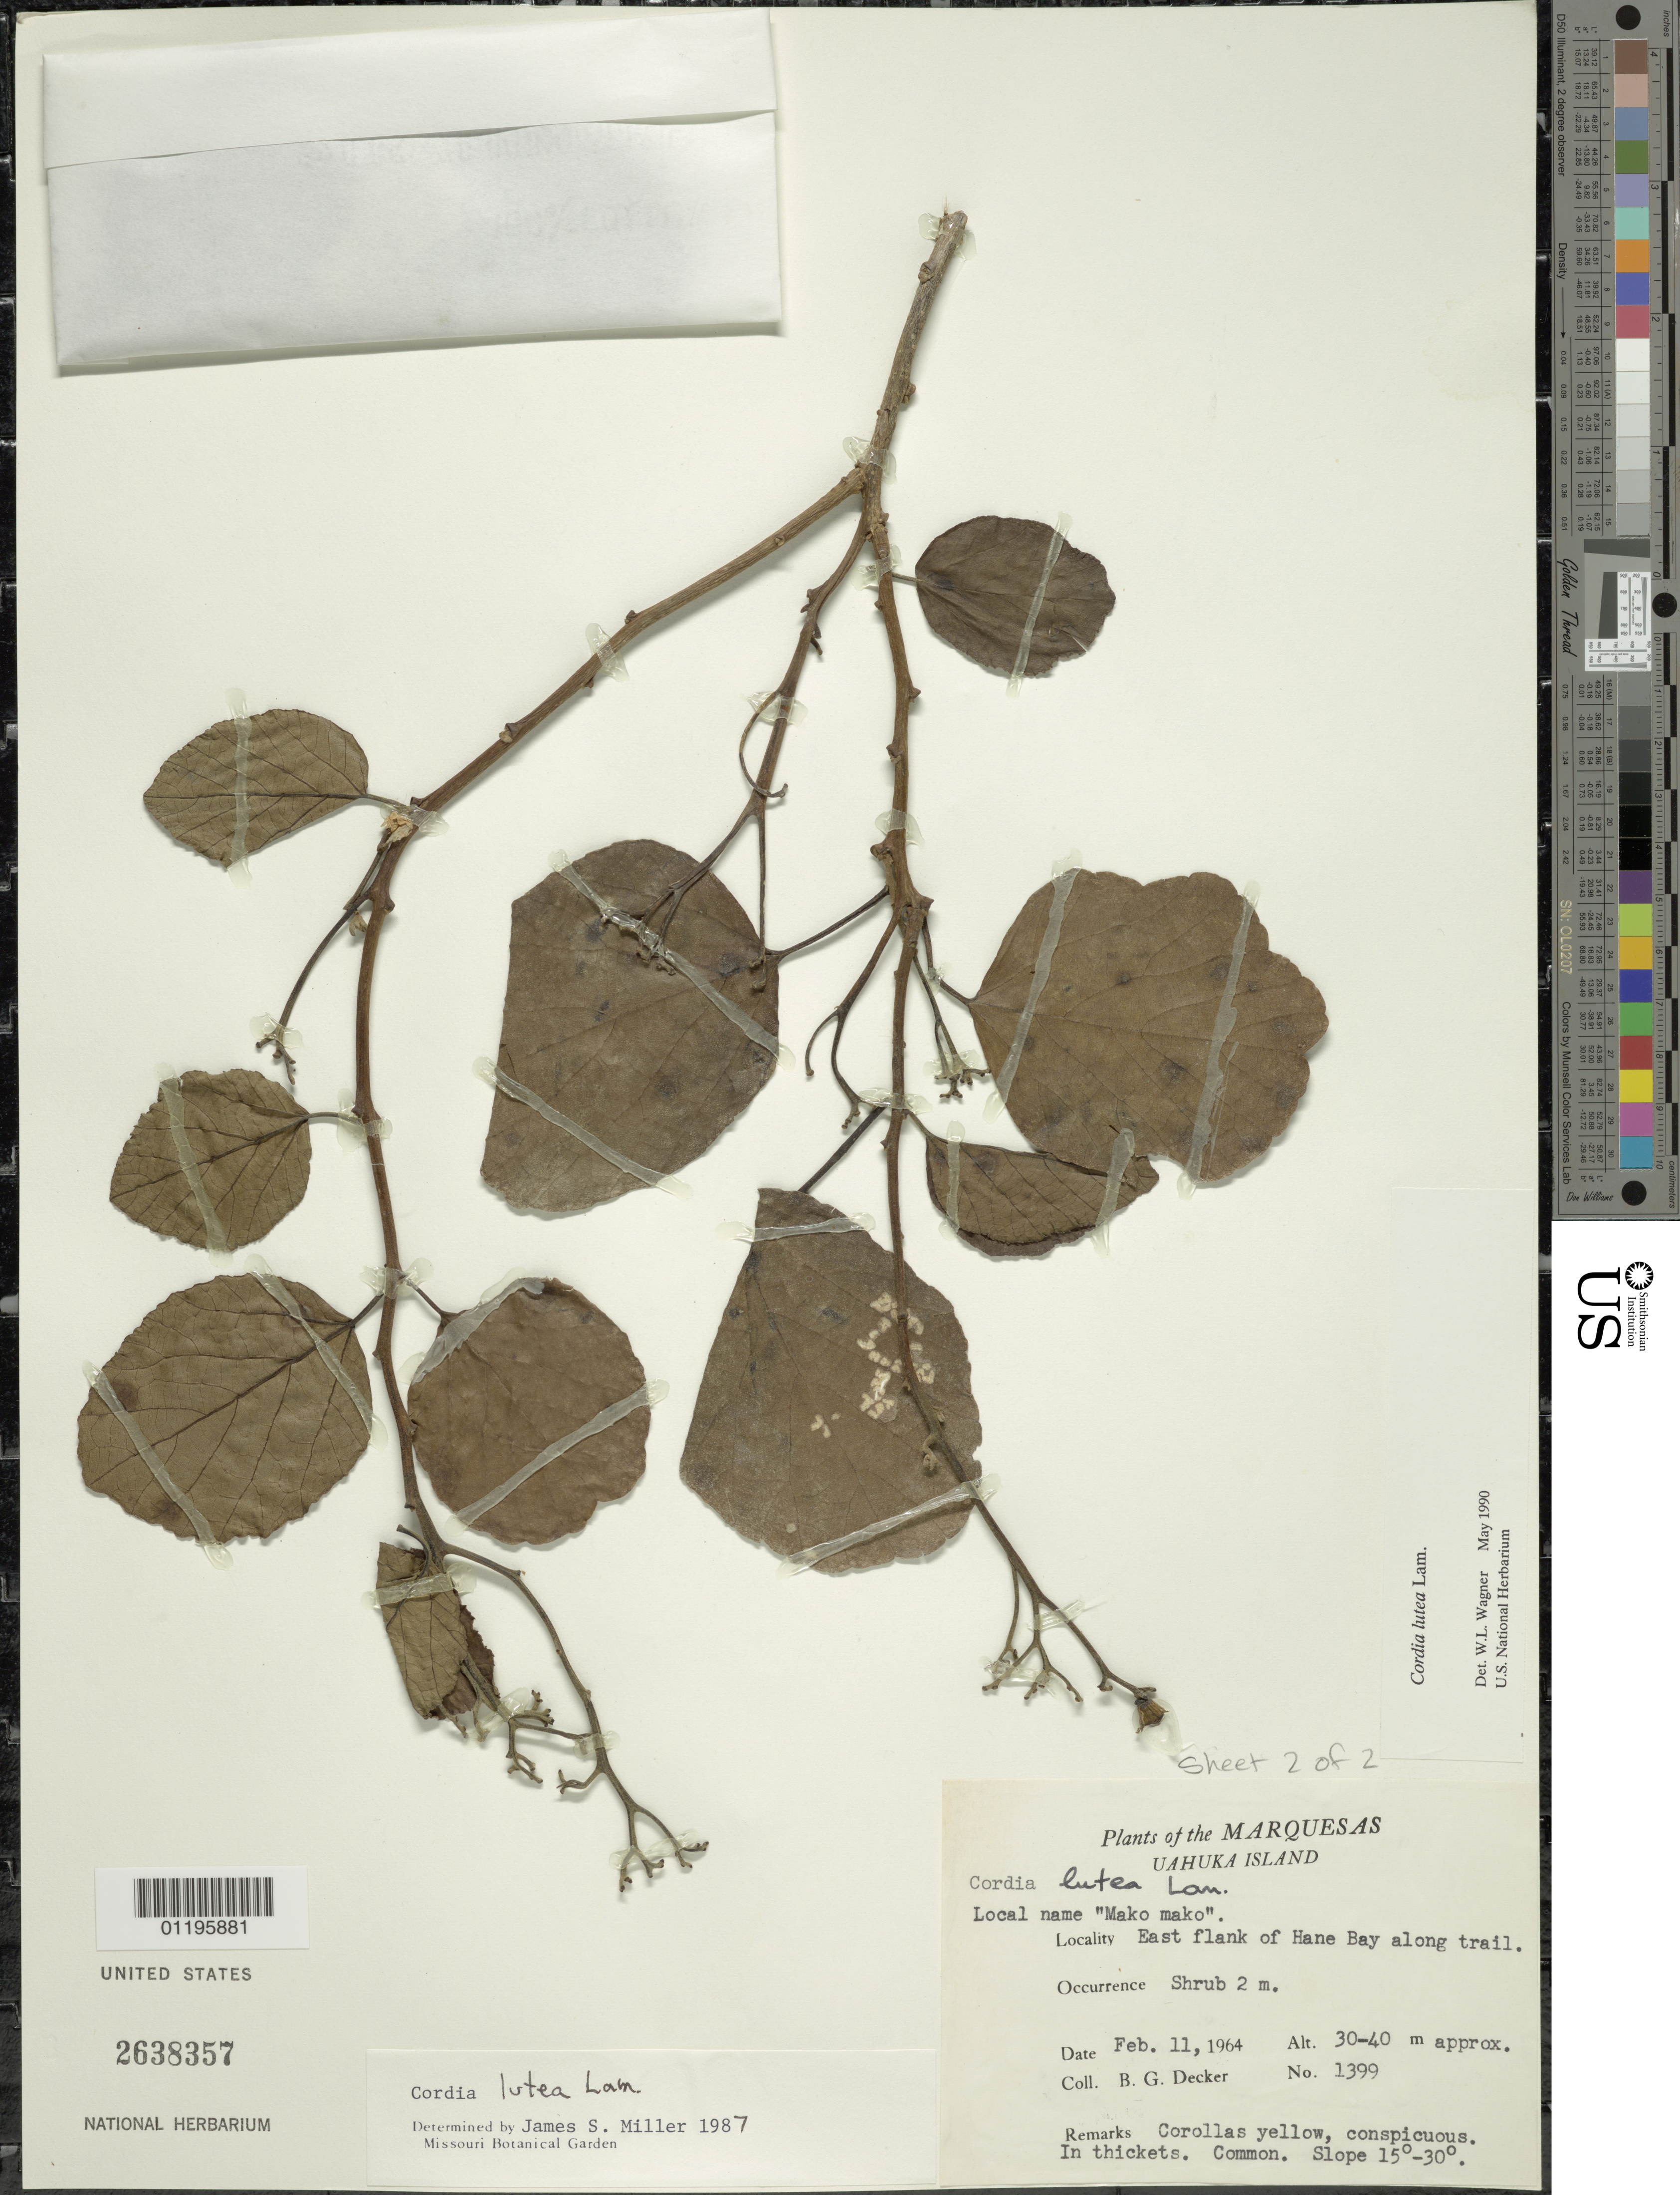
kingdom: Plantae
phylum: Tracheophyta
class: Magnoliopsida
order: Boraginales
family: Cordiaceae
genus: Cordia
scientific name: Cordia lutea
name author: Lam.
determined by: Wagner, W. L., (BOT), Smithsonian Institution - National Museum of Natural History (UNITED STATES)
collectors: B. G. Decker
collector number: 1399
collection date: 1964-02-11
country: French Polynesia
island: Ua Huka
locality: E flank of Hane Bay along trail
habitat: E flank of Hane Bay along trail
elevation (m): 30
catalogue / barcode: US 2638357